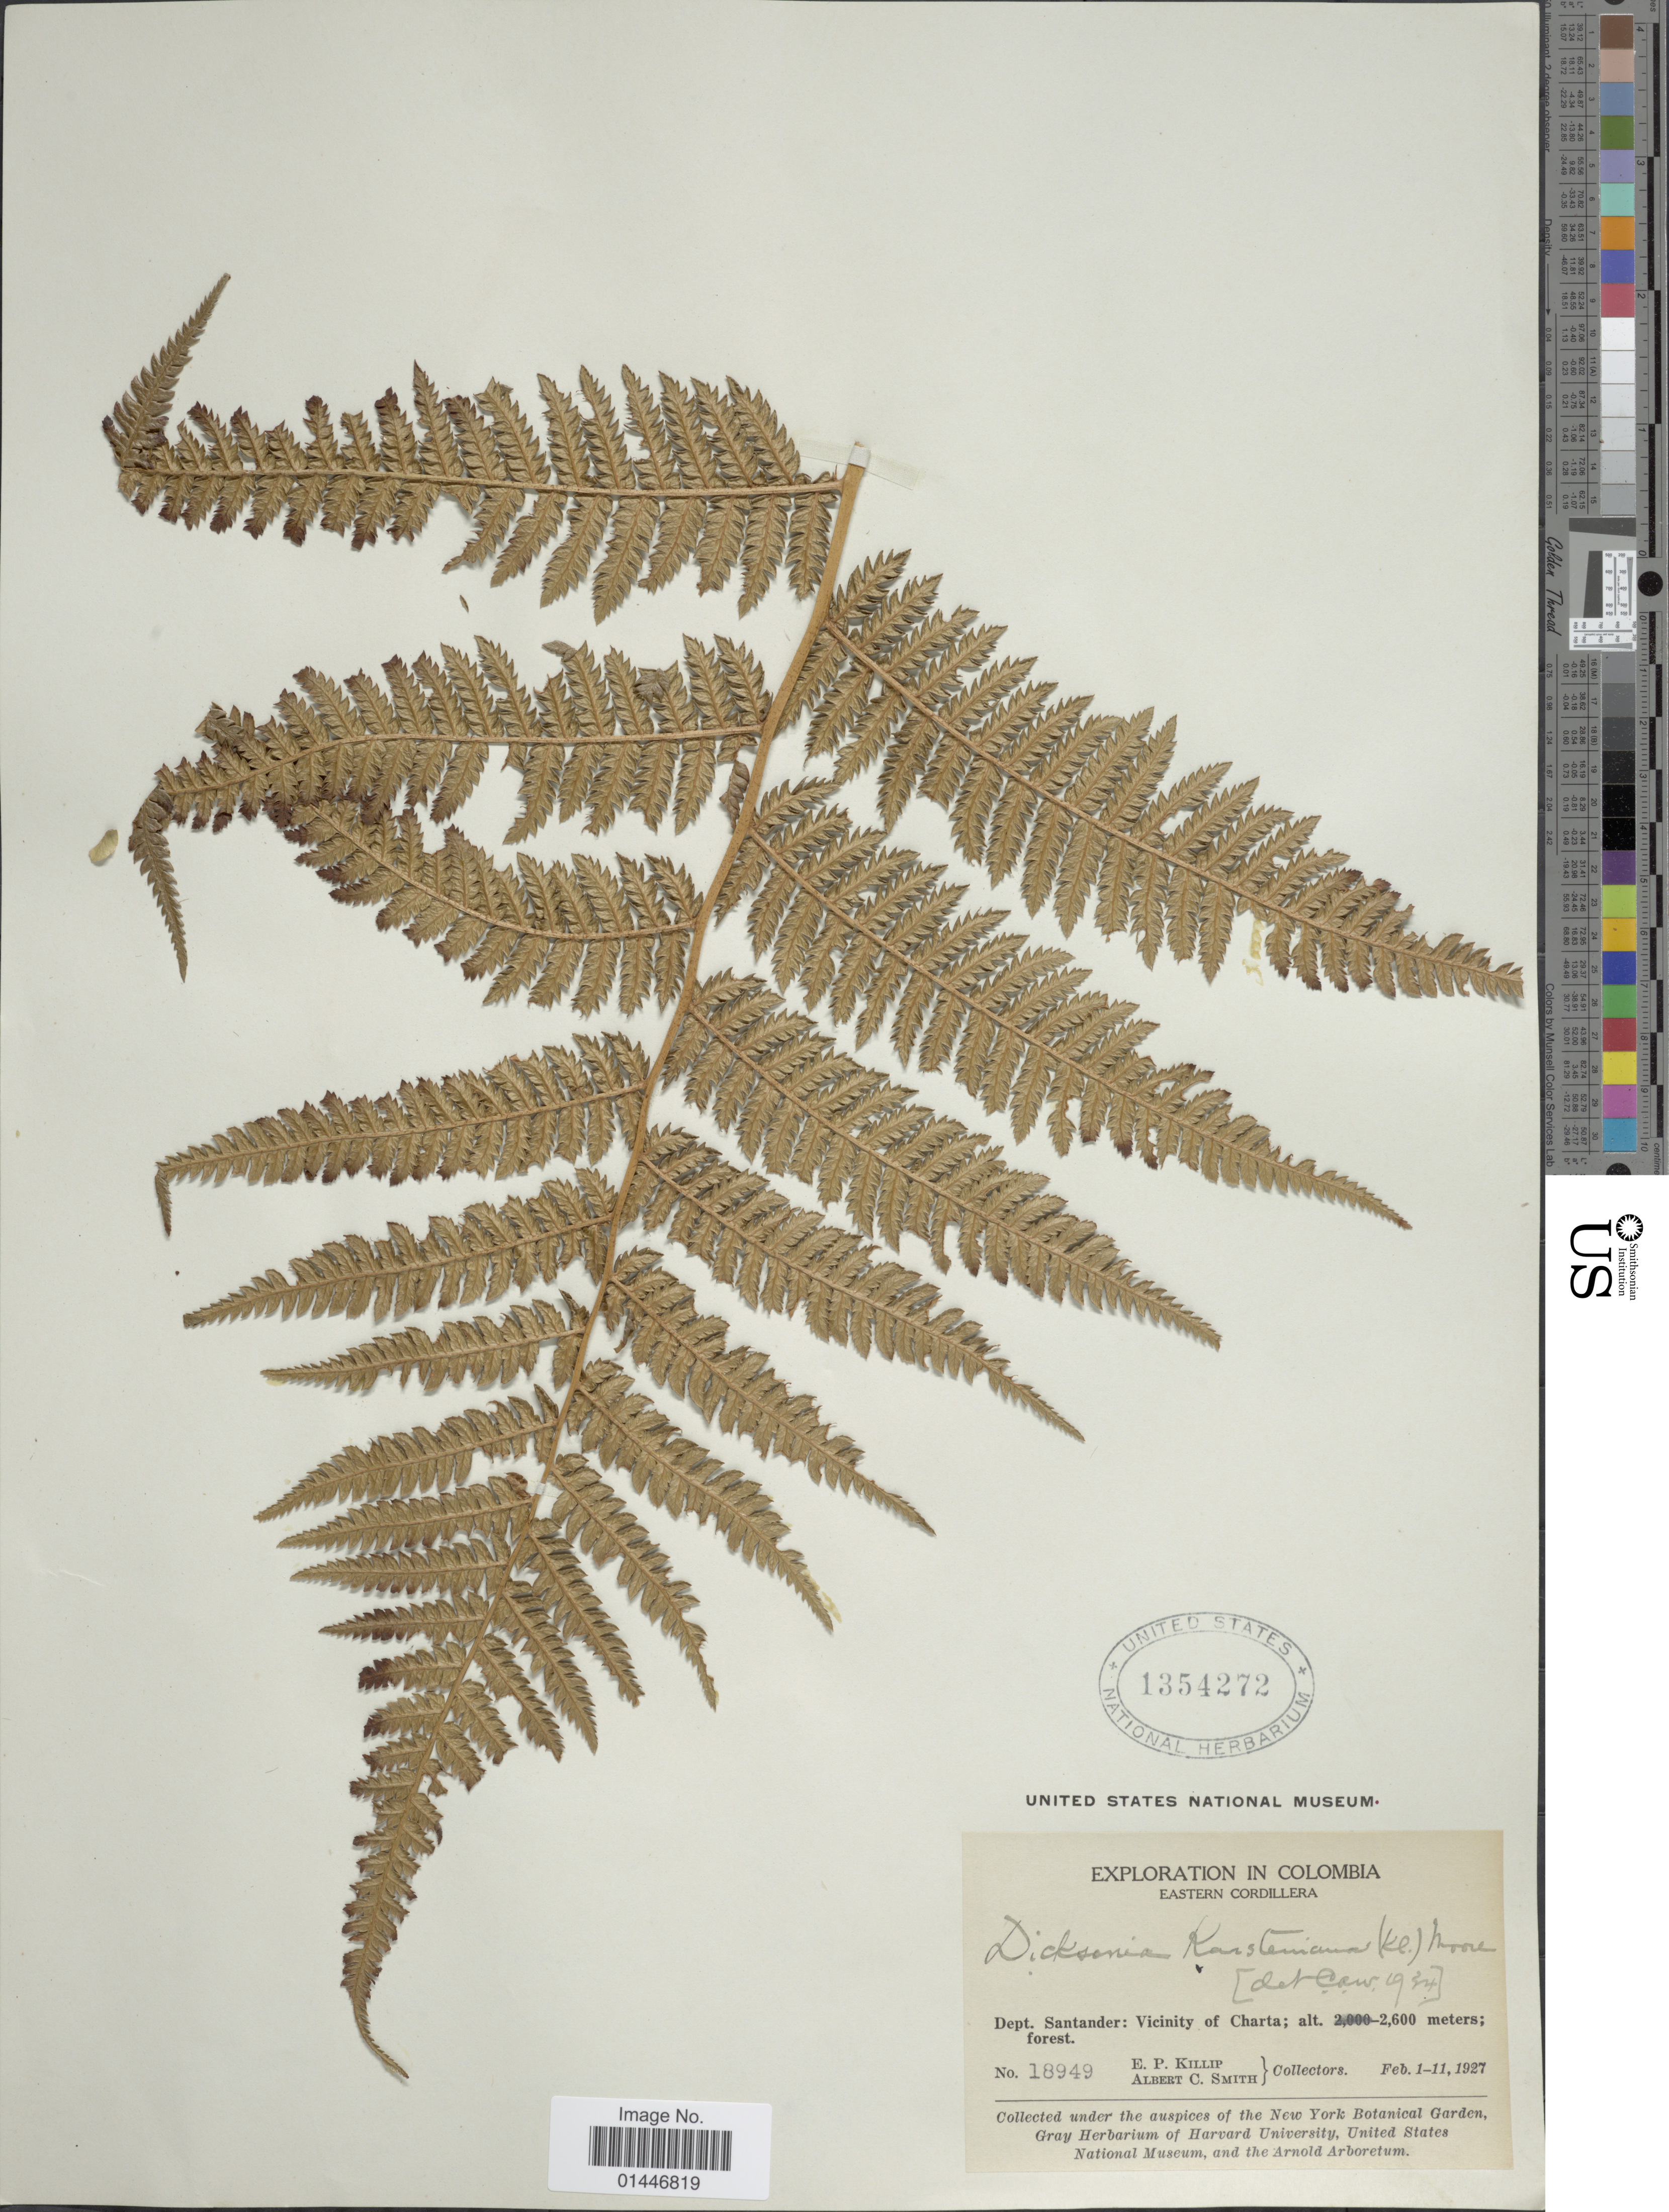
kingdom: Plantae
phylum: Tracheophyta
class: Polypodiopsida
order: Cyatheales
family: Dicksoniaceae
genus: Dicksonia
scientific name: Dicksonia novogranadensis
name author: (Domin)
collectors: E. P. Killip & A. C. Smith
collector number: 18949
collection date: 1927-02-01/1927-02-11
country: Colombia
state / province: Santander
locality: Eastern Cordillera, Vicinity of Charta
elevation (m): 2600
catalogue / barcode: US 1354272